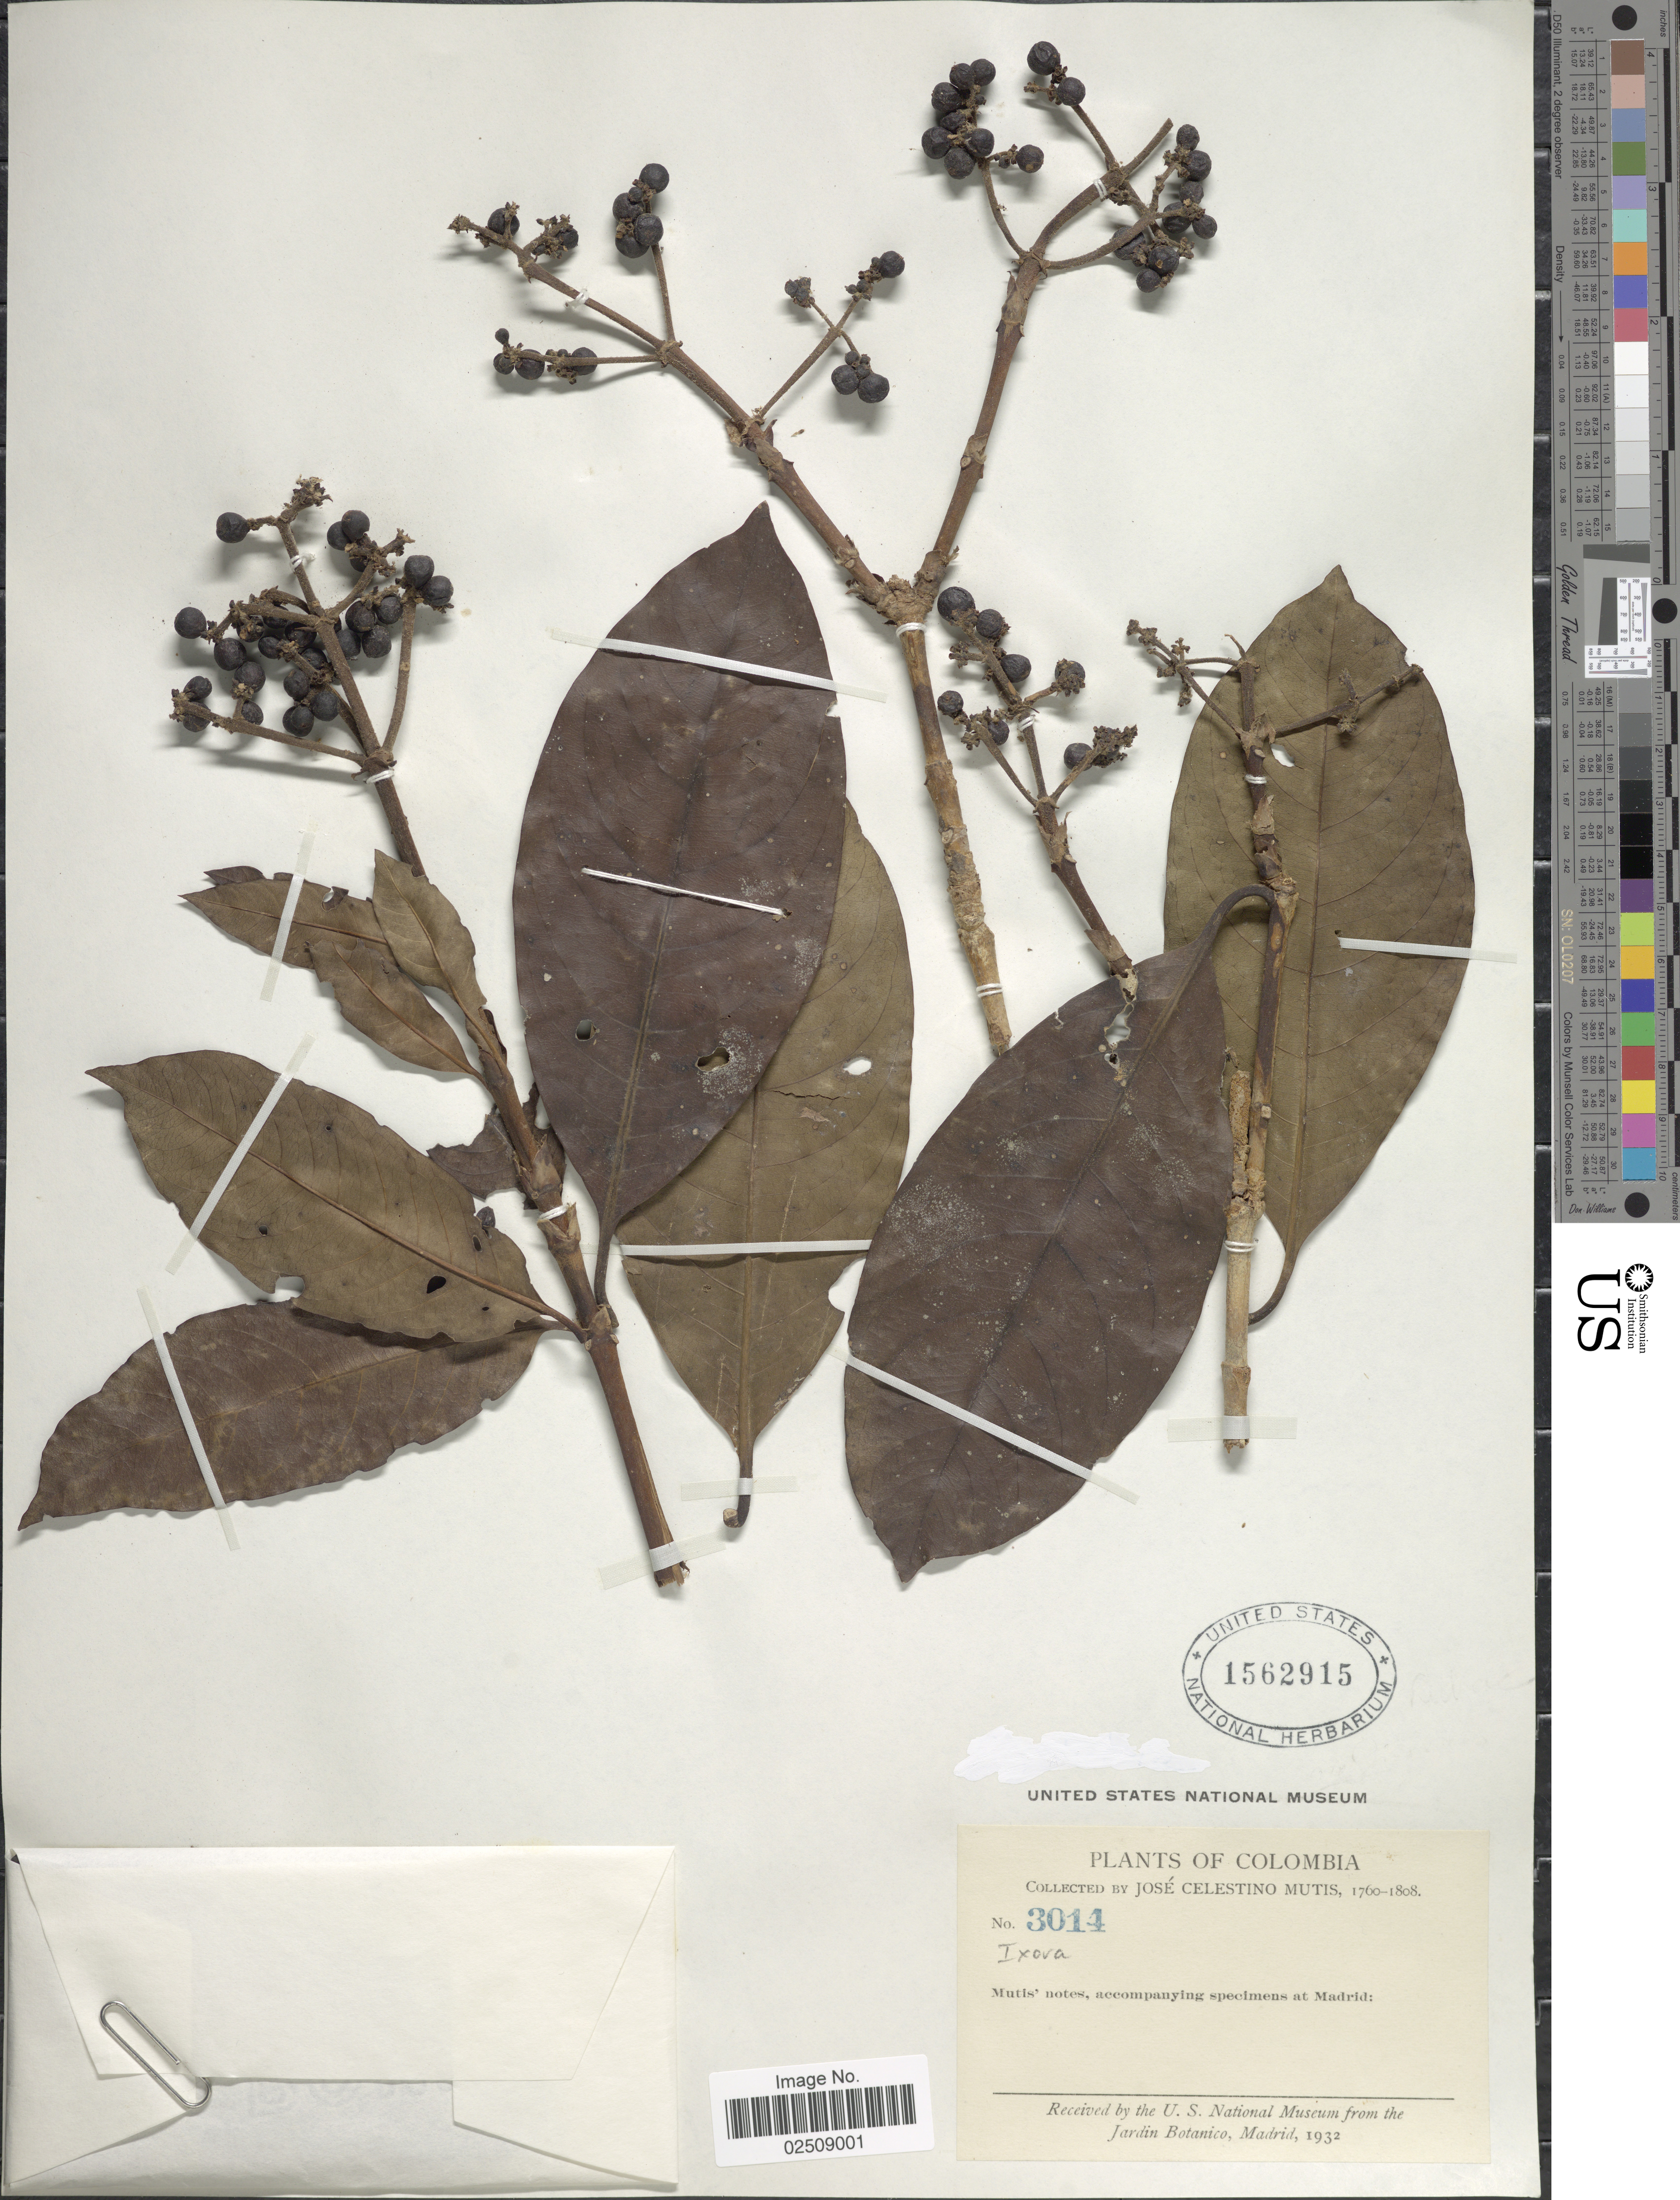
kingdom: Plantae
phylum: Tracheophyta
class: Magnoliopsida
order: Gentianales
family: Rubiaceae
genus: Ixora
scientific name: Ixora sp.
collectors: J. C. B. Mutis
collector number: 3014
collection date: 1760/1808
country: Colombia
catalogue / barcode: US 1562915